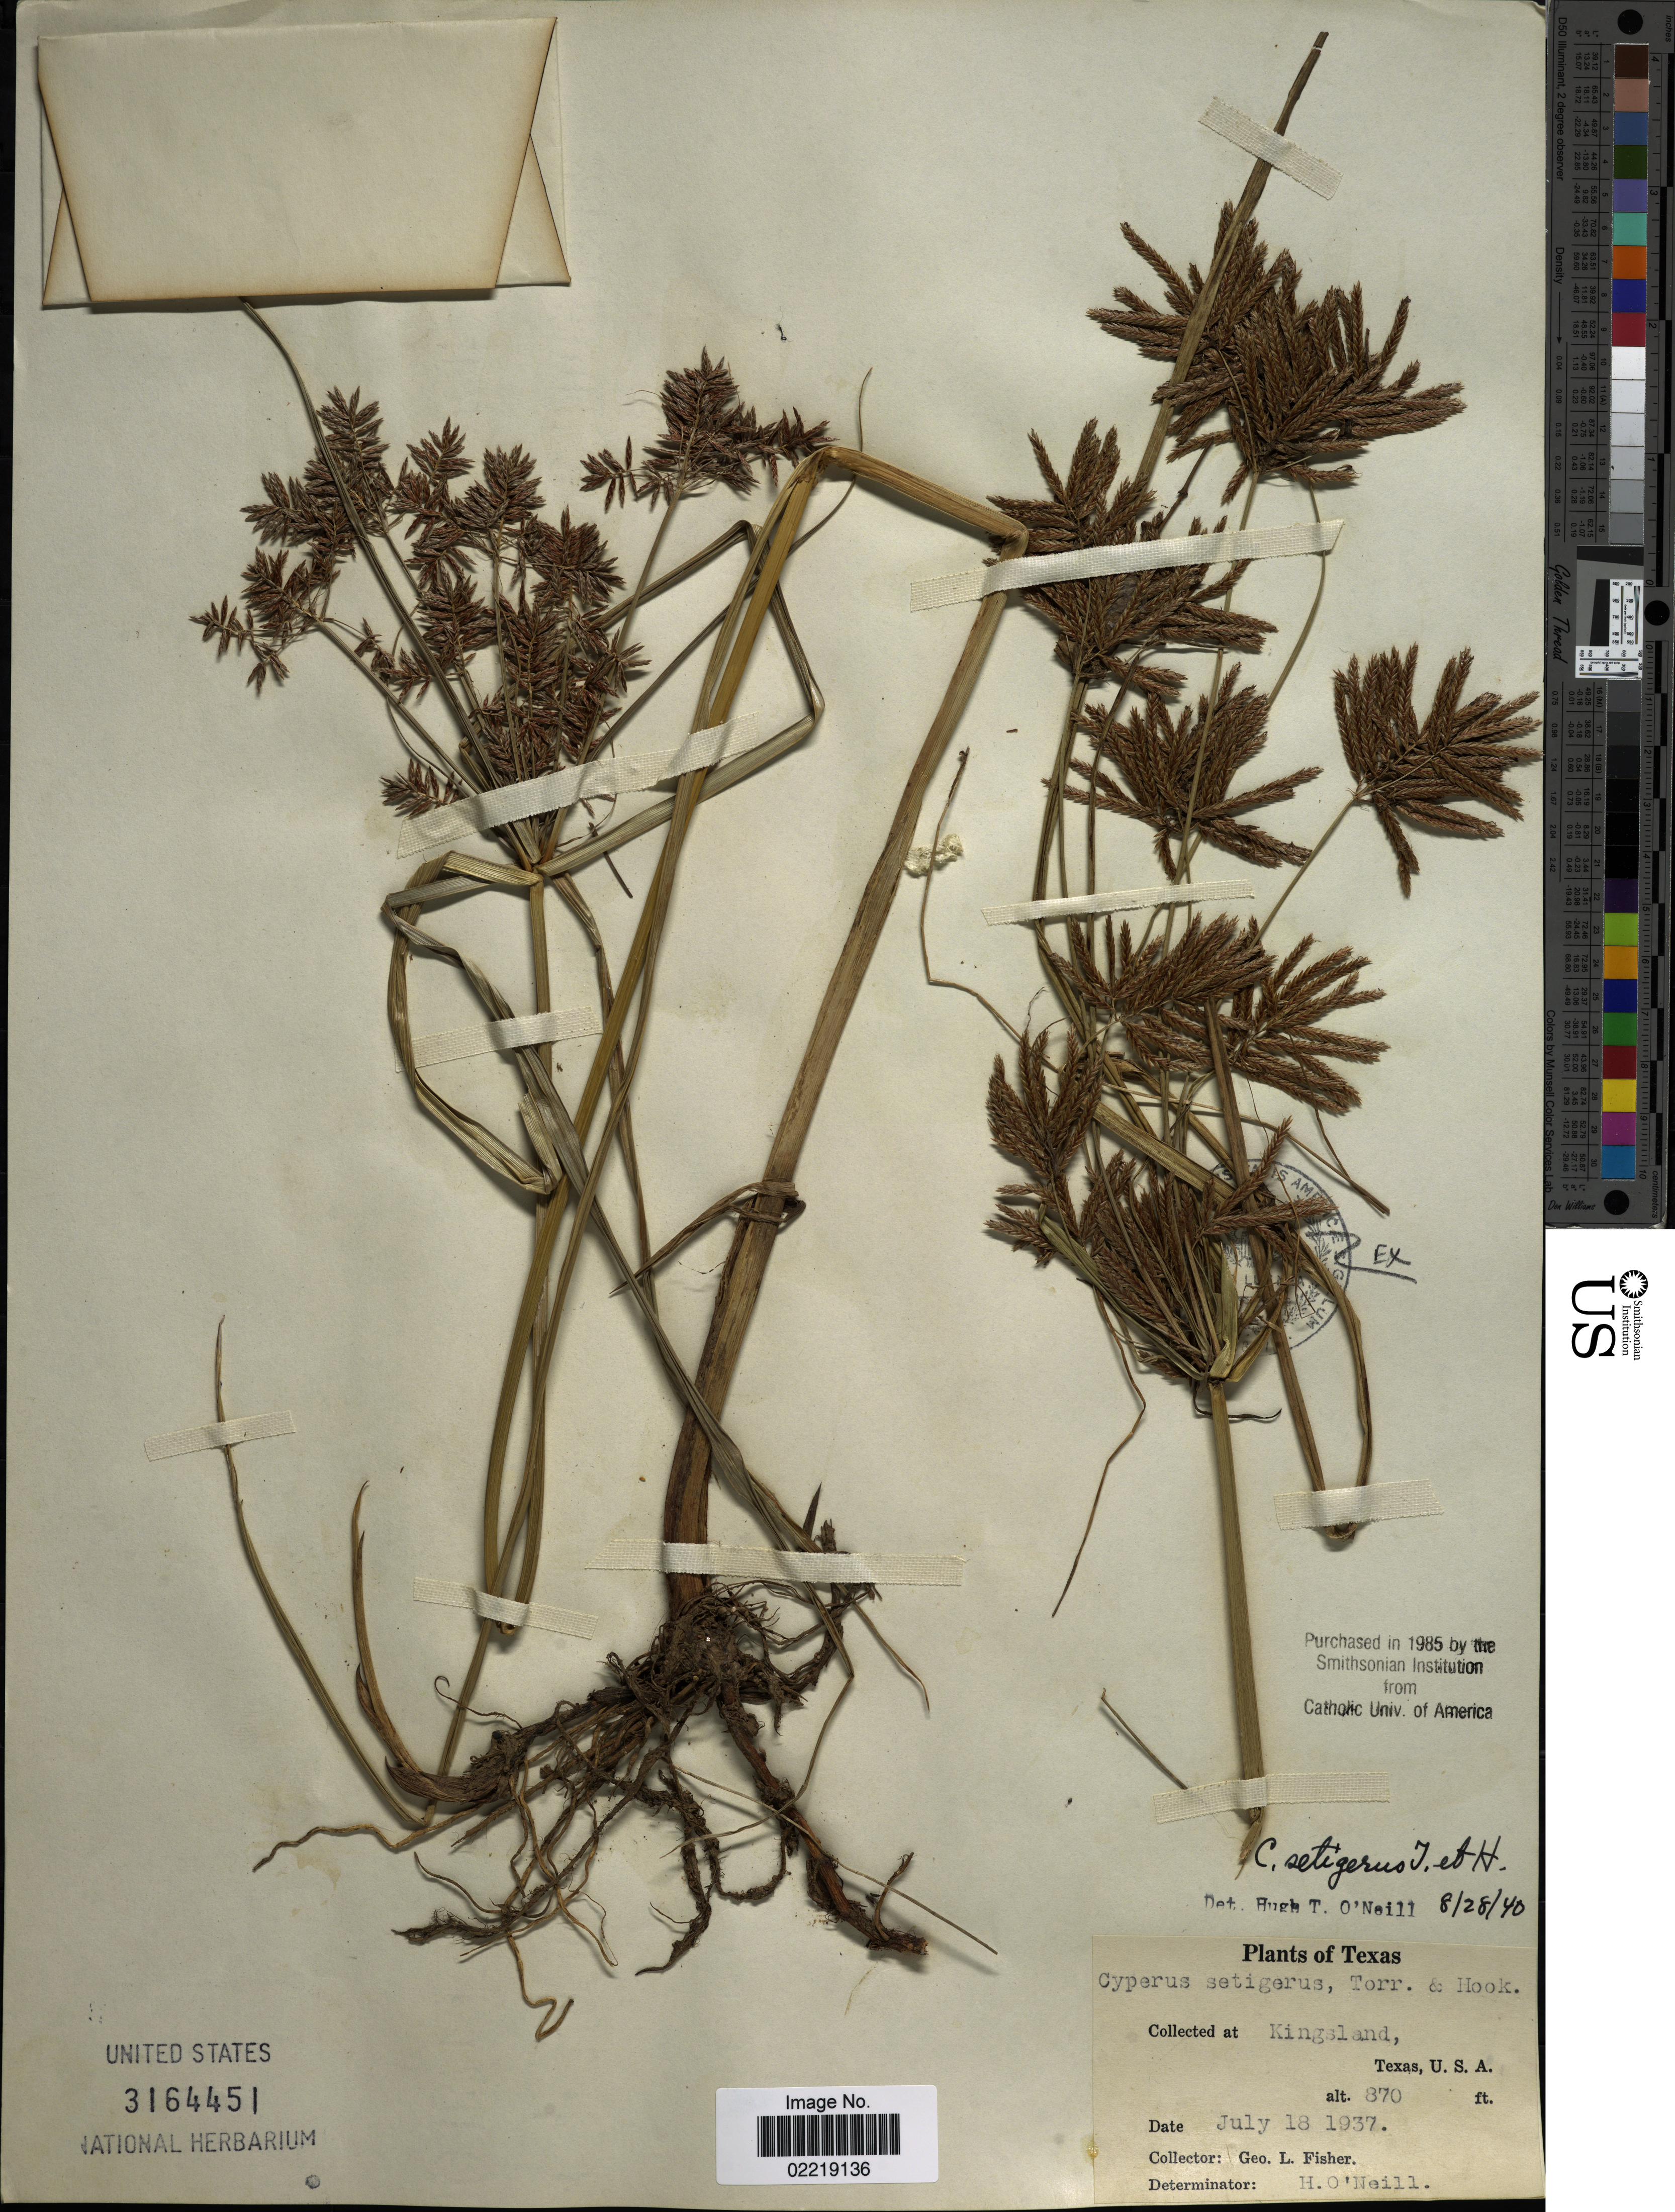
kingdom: Plantae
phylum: Tracheophyta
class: Liliopsida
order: Poales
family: Cyperaceae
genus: Cyperus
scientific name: Cyperus setigerus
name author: Torr. & Hook.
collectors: G. L. Fisher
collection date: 1937-07-18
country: United States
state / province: Texas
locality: Kingsland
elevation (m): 265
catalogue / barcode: US 3164451